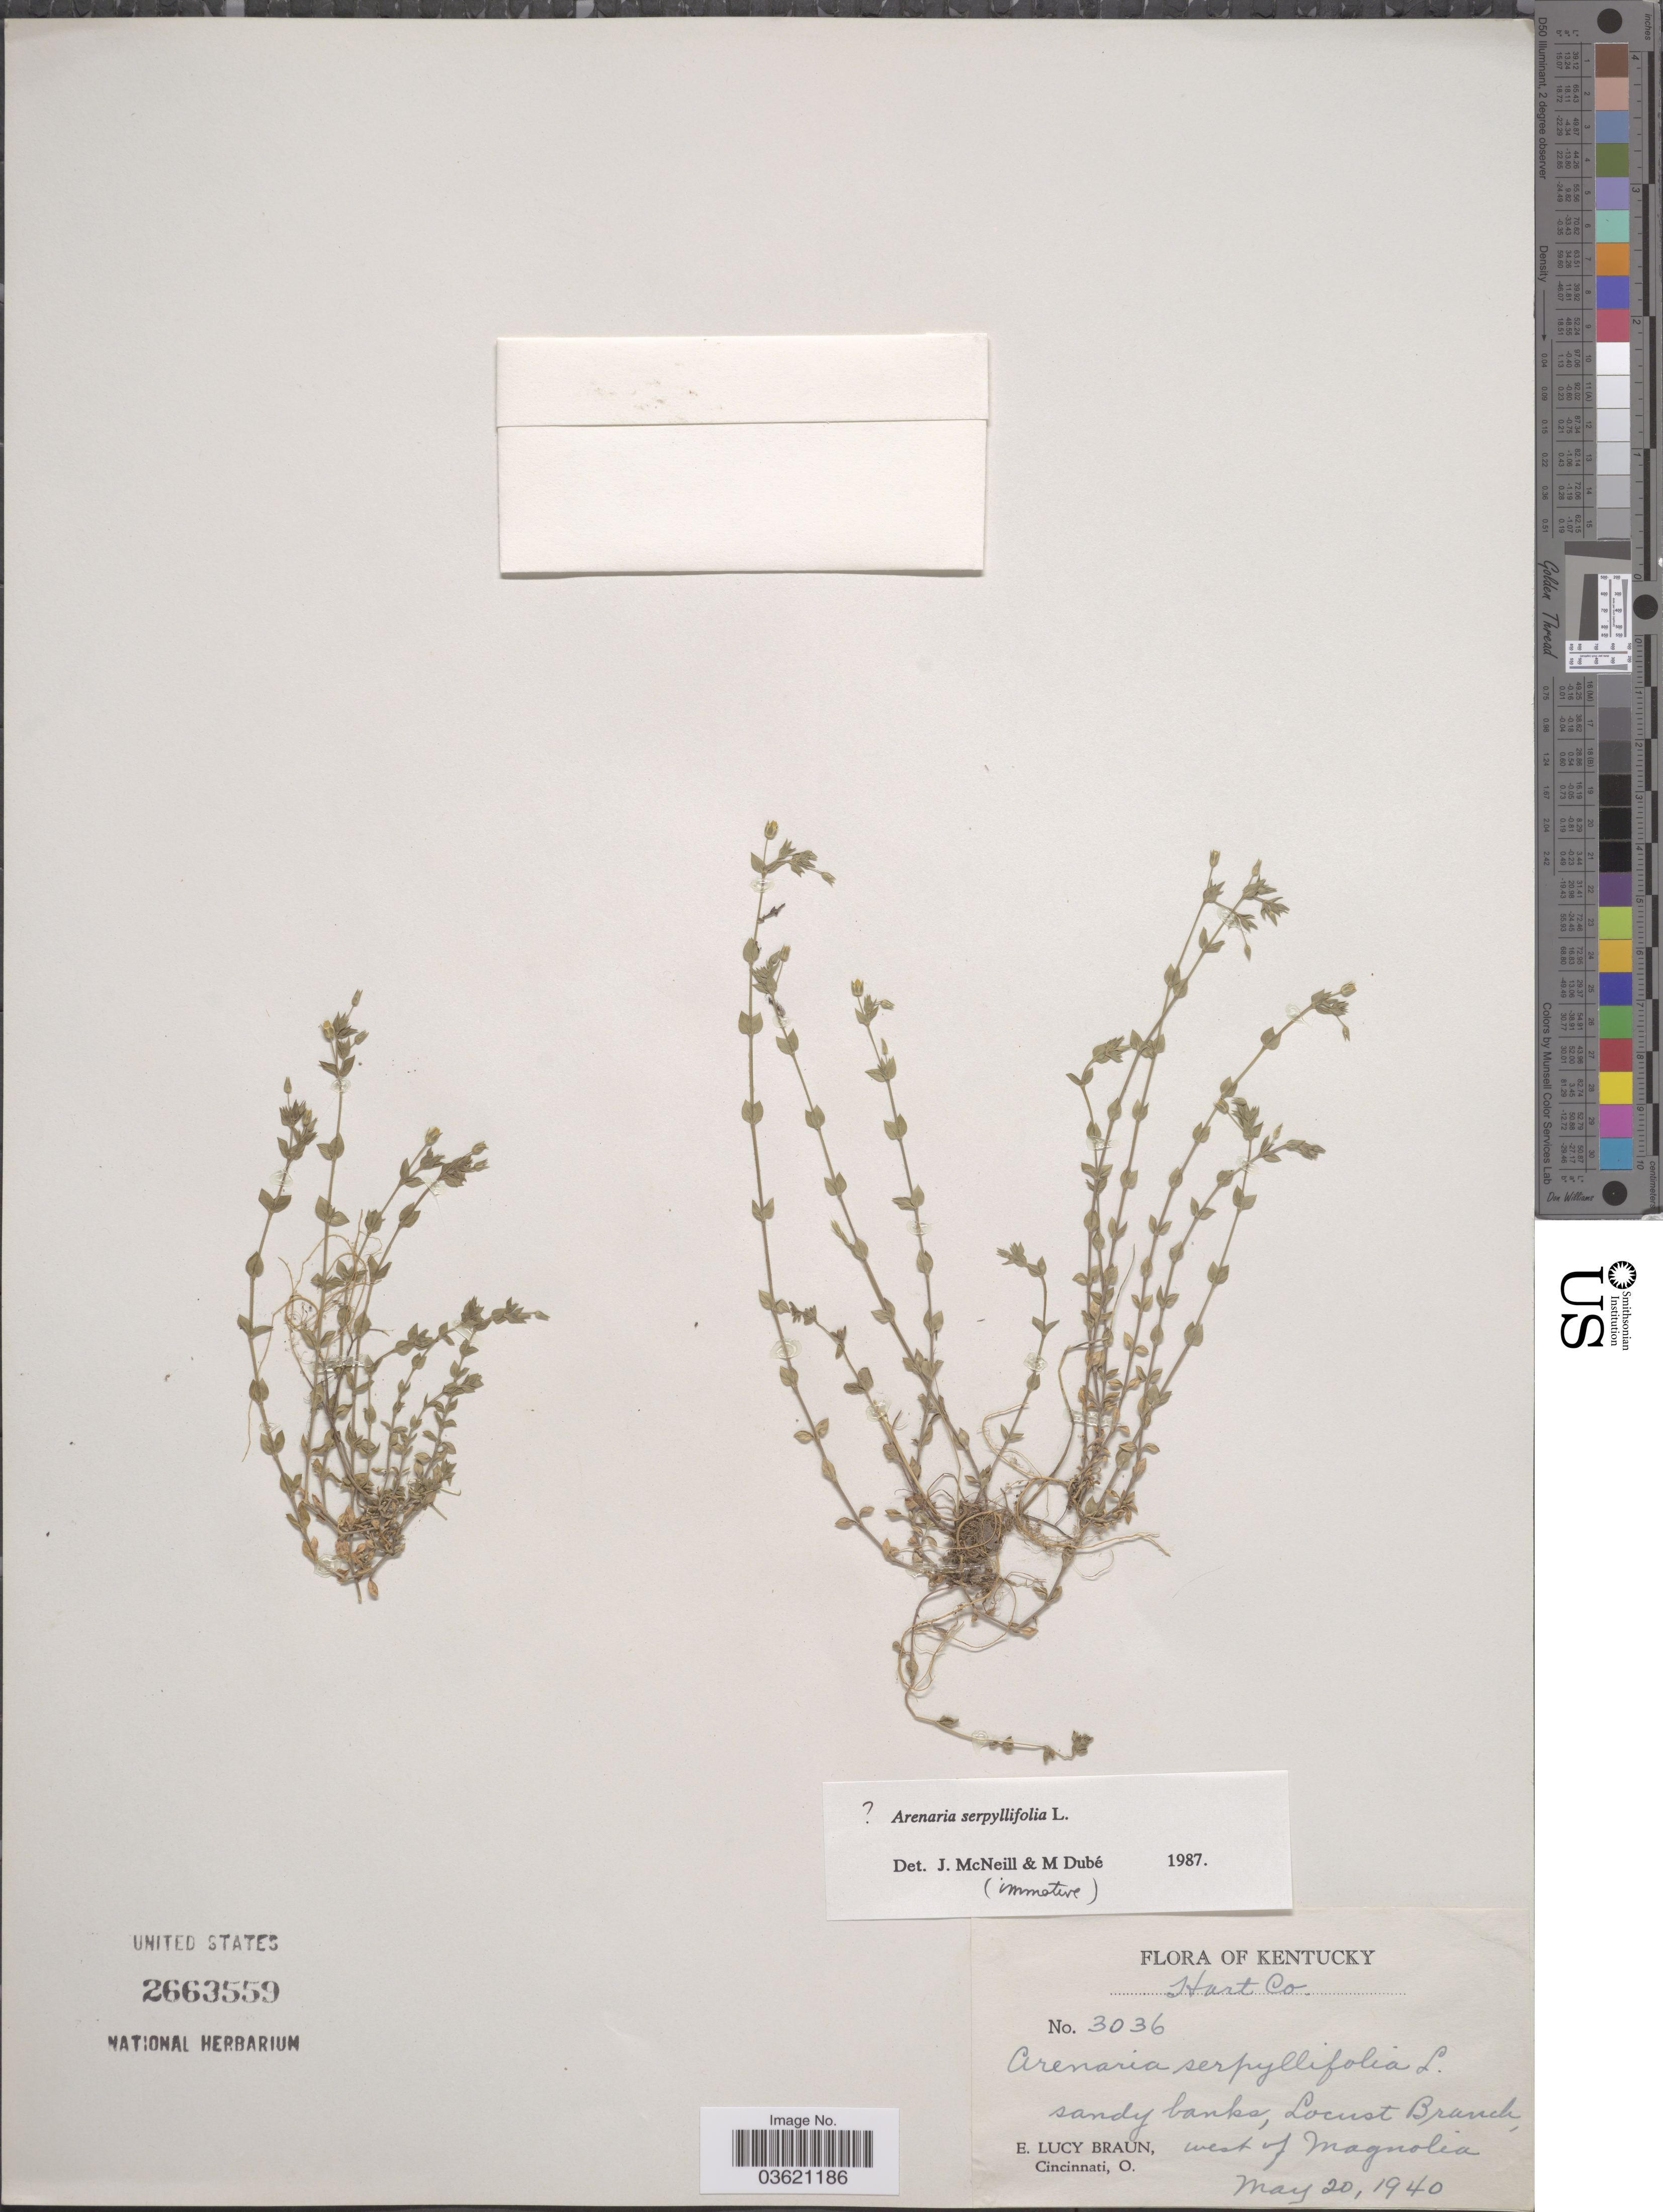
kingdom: Plantae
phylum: Tracheophyta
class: Magnoliopsida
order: Caryophyllales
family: Caryophyllaceae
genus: Arenaria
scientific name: Arenaria serpyllifolia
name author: L.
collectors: E. L. Braun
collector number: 3036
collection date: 1940-05-20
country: United States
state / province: Kentucky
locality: Hart Co. Sandy banks, Locust Branch, west of Magnolia.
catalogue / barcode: US 2663559